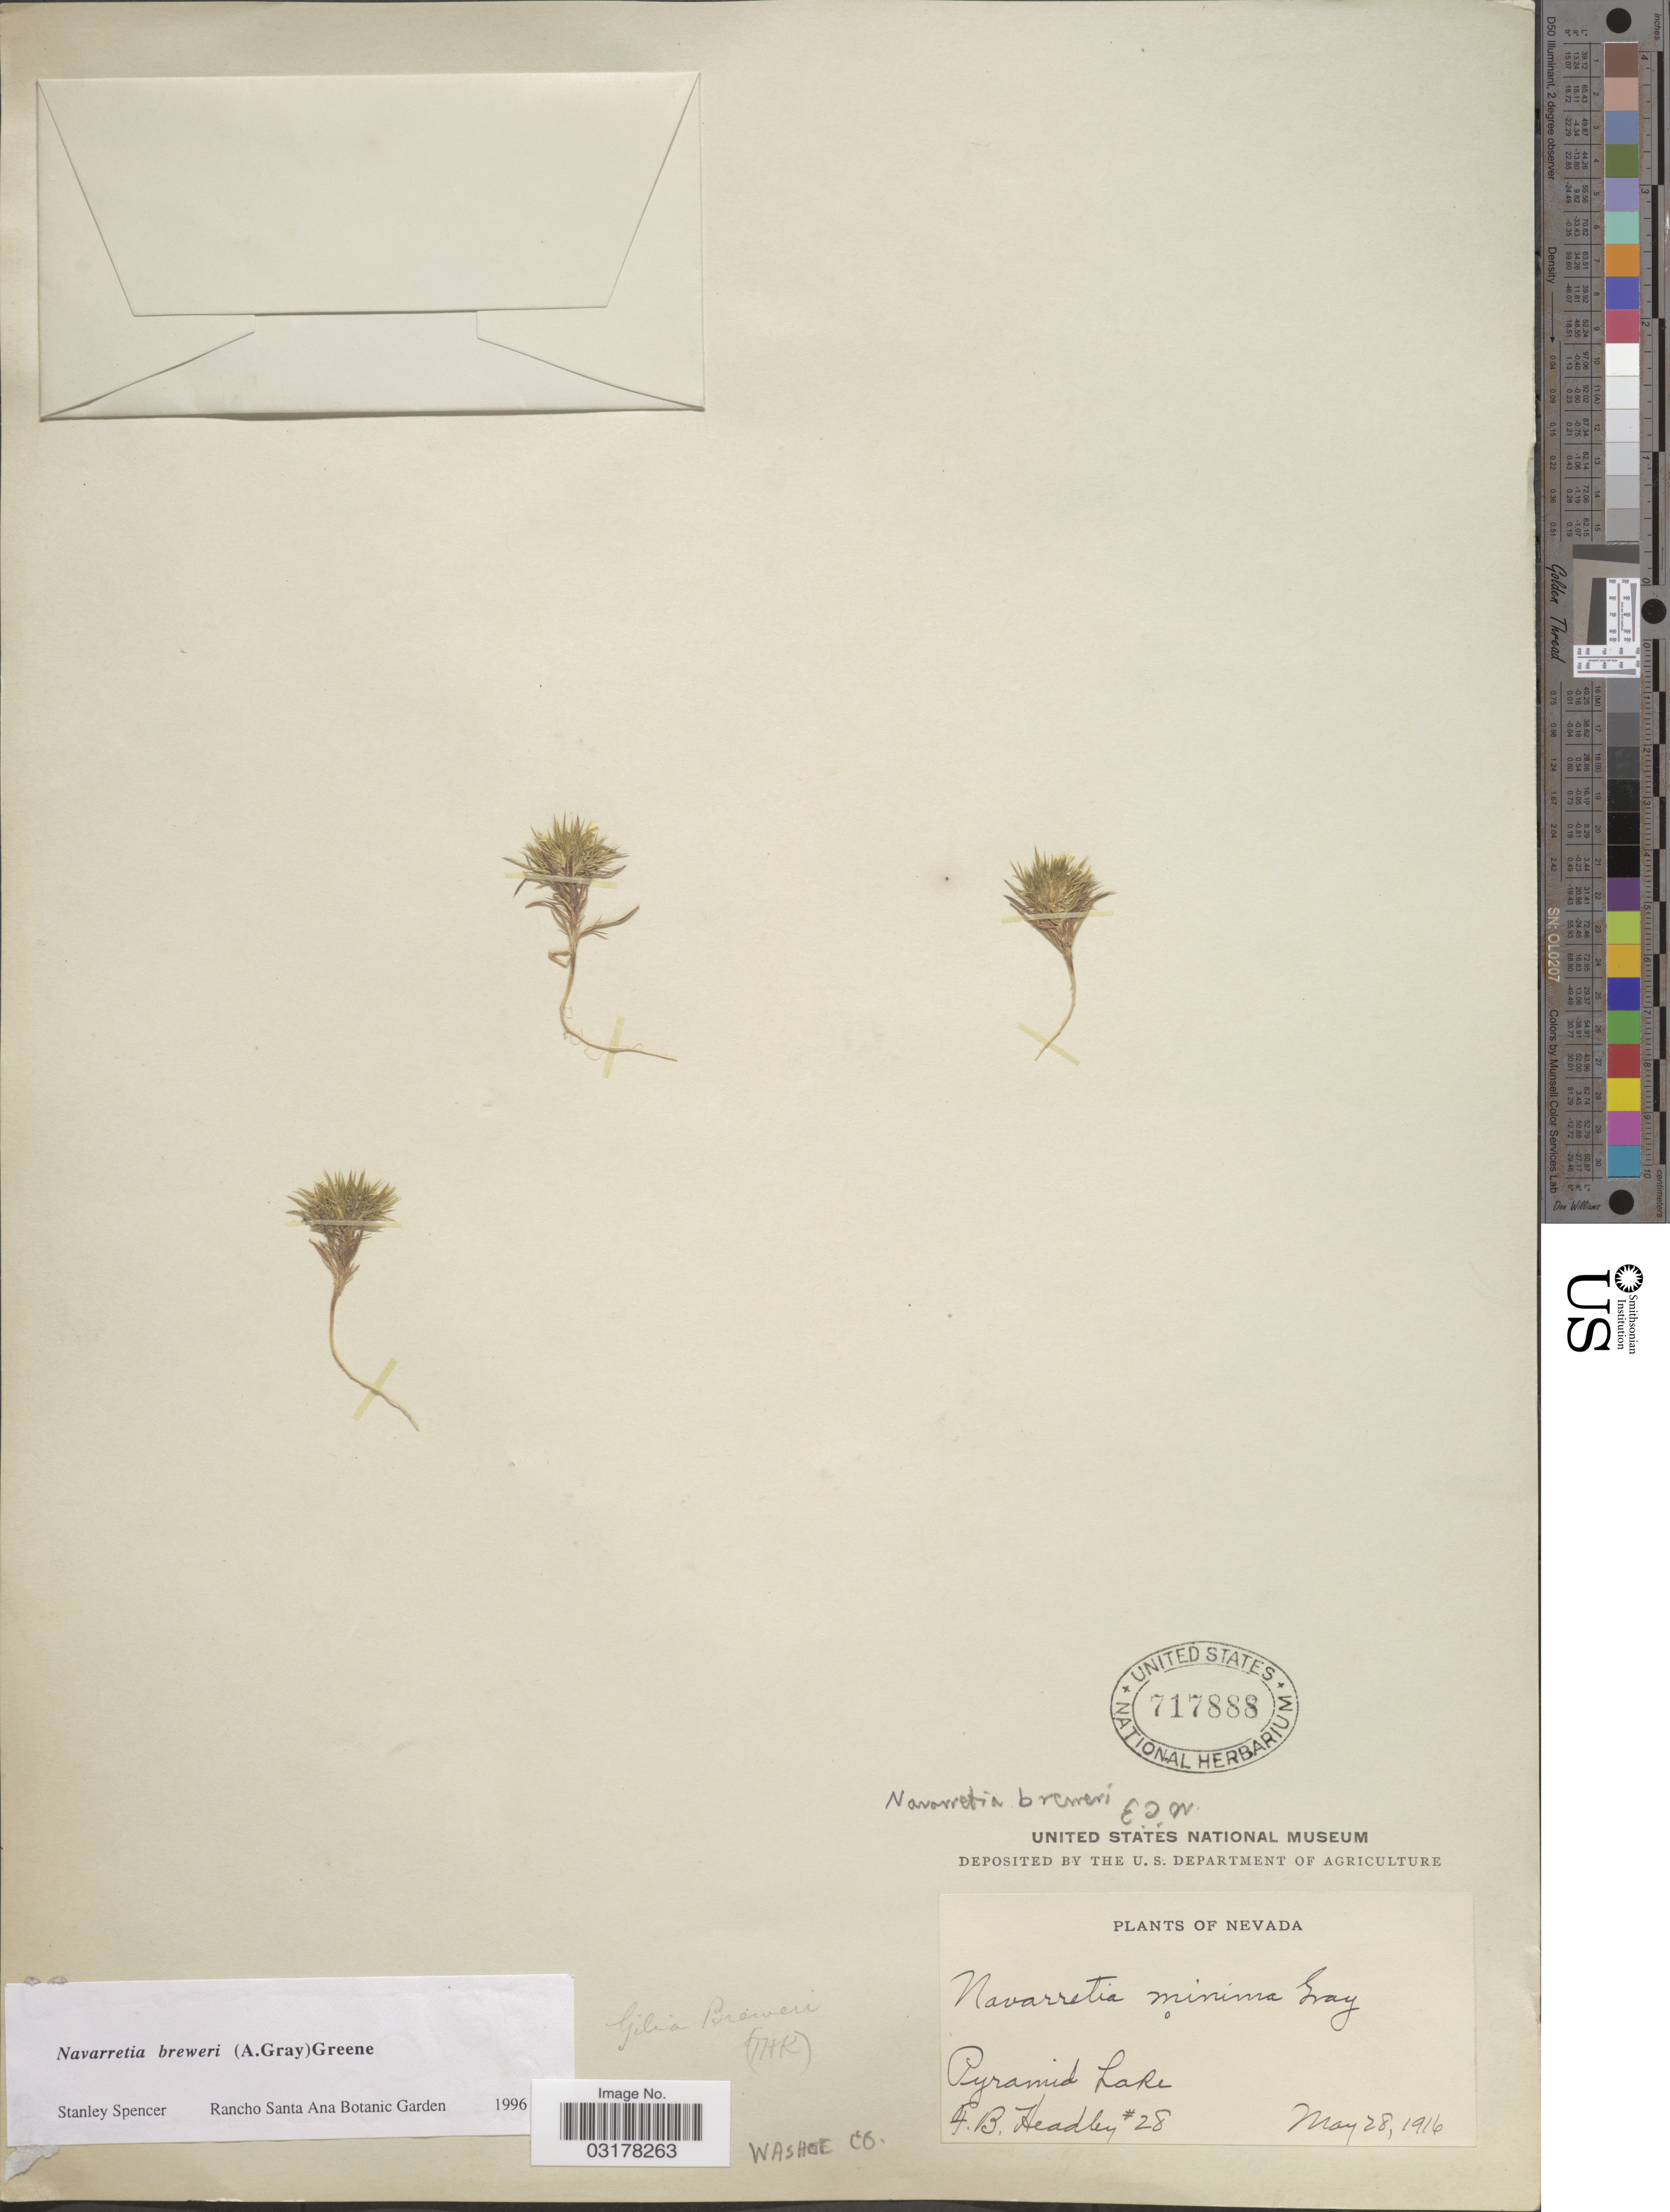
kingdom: Plantae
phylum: Tracheophyta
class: Magnoliopsida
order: Ericales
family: Polemoniaceae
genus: Navarretia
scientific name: Navarretia breweri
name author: (A. Gray) Greene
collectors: F. B. Headley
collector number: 28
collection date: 1916-05-28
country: United States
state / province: Nevada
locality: Pyramid Lake. Washoe Co.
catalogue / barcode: US 717888